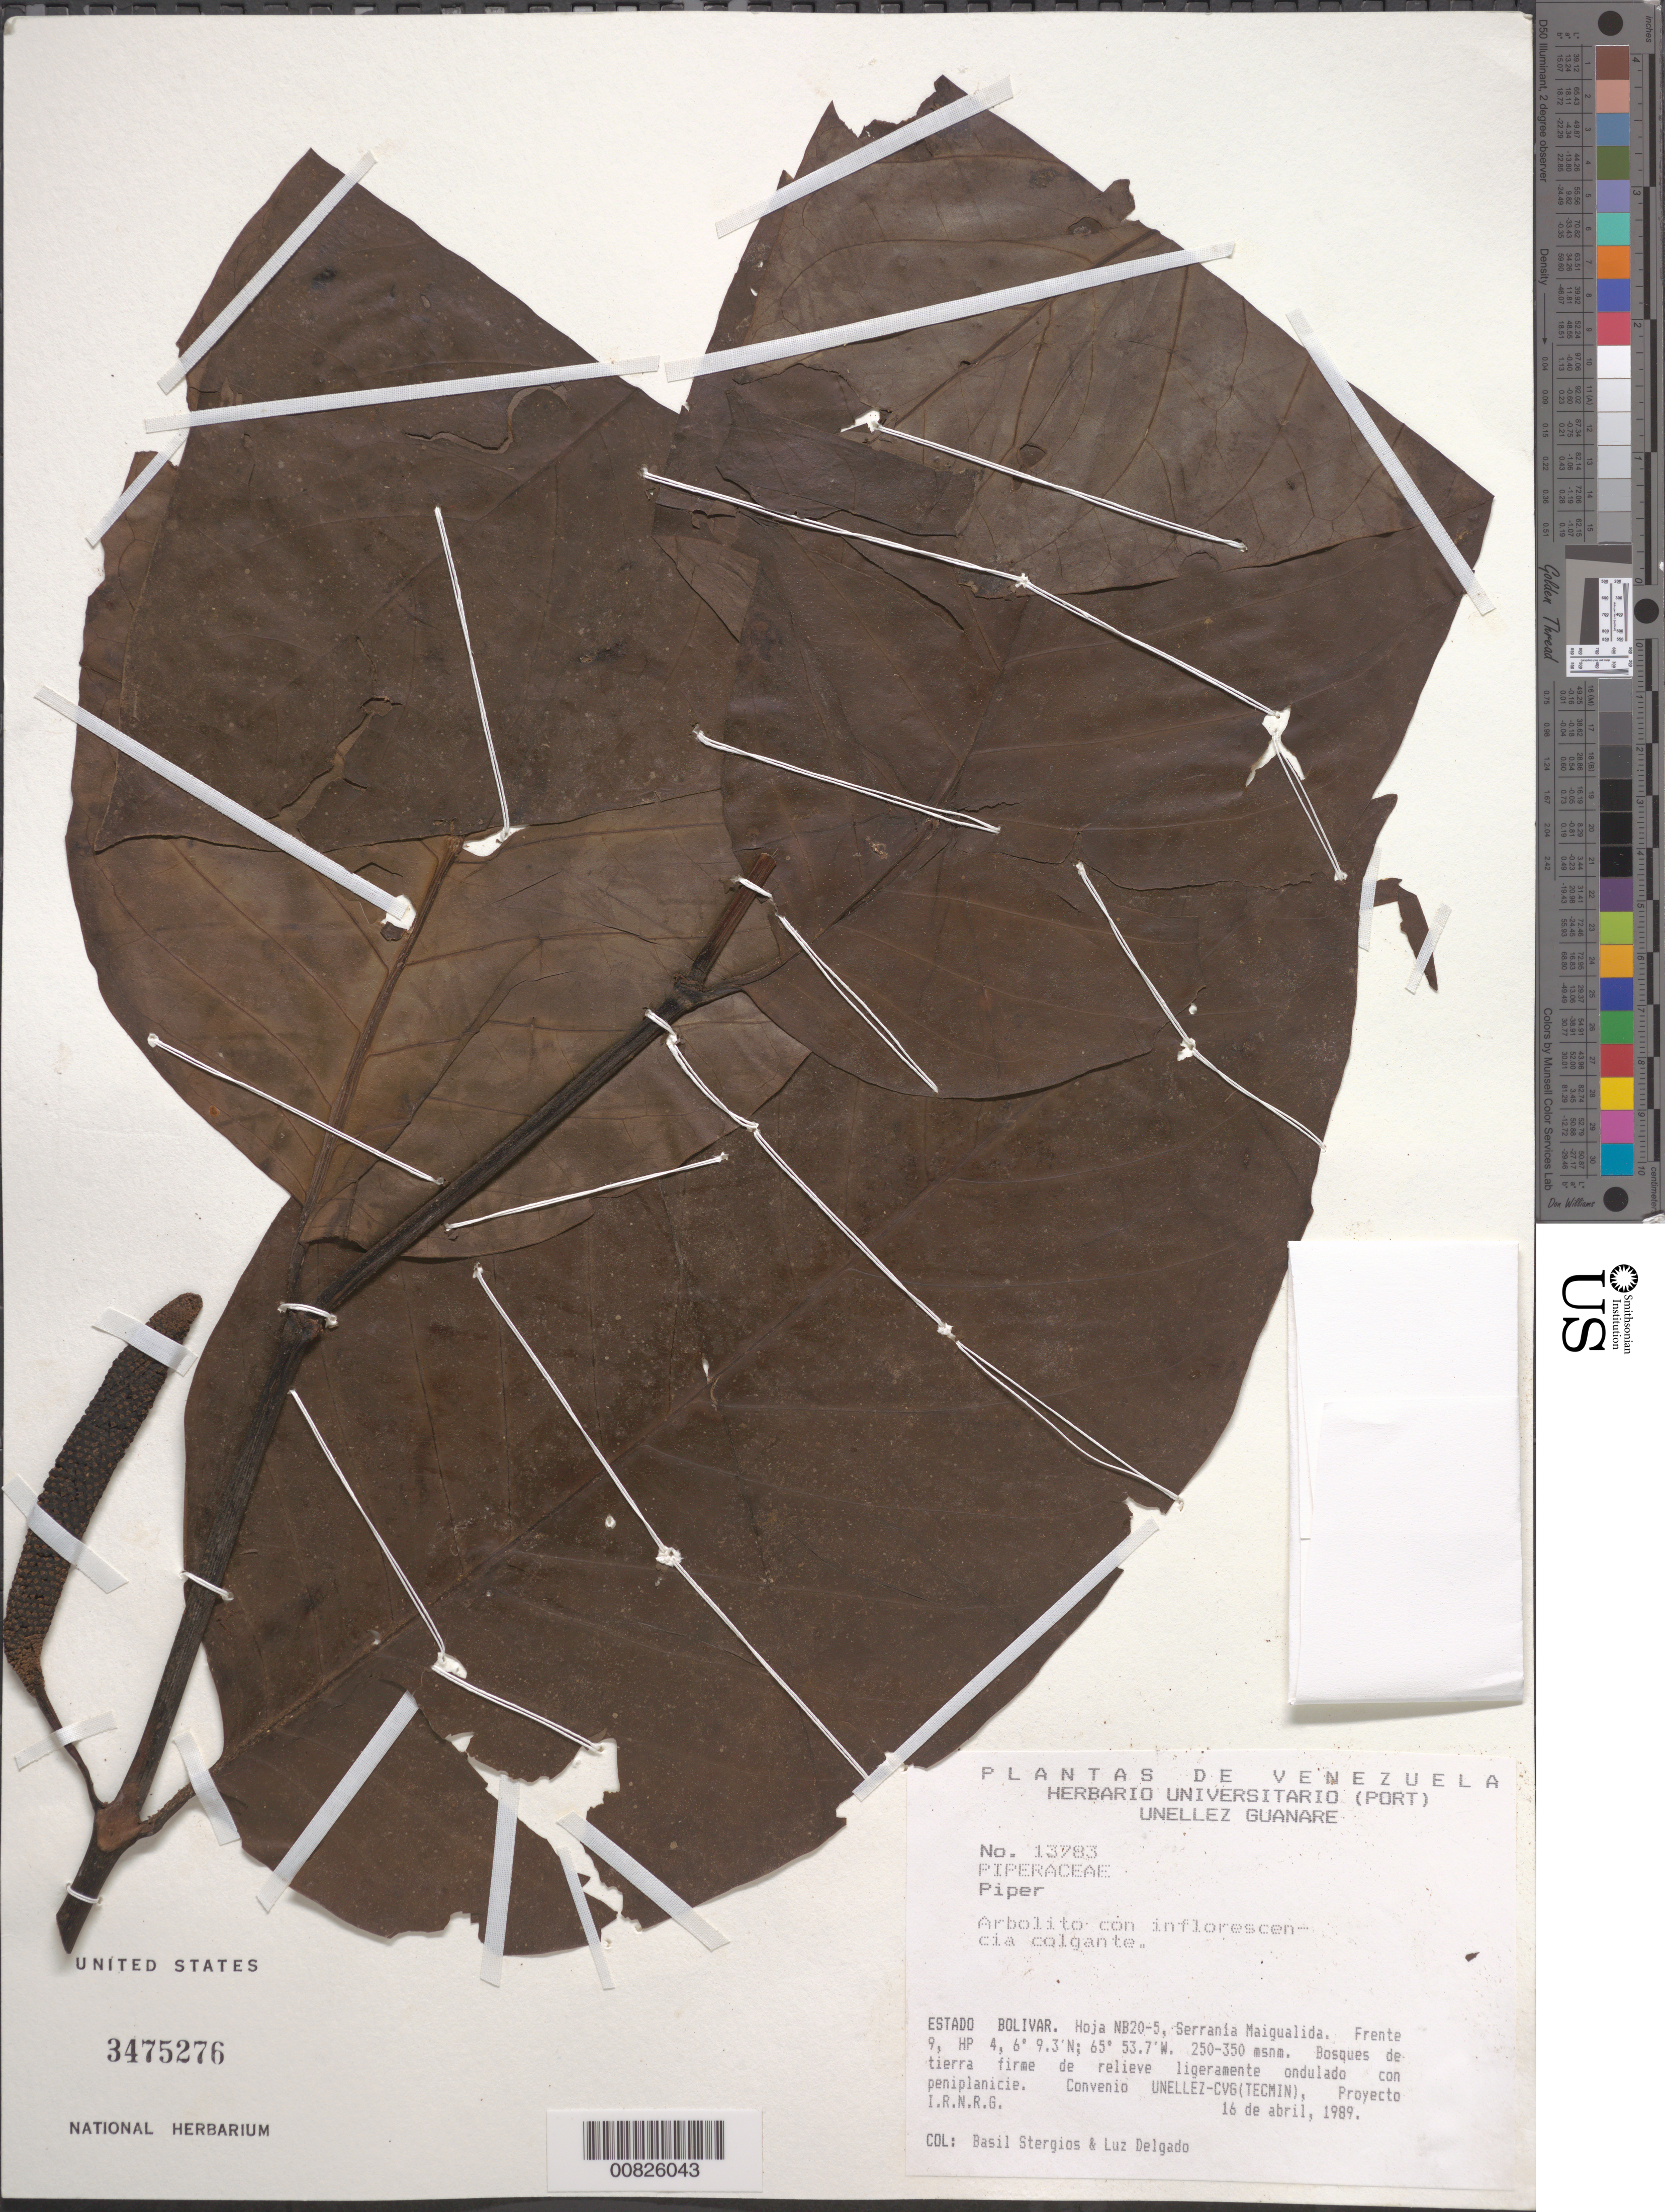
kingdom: Plantae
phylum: Tracheophyta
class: Magnoliopsida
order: Piperales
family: Piperaceae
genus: Piper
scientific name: Piper sp.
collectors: B. G. Stergios & L. Delgado V.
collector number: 13783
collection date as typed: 16-Apr-89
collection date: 1989-04-16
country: Venezuela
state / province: Bolívar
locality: Serrania Maigualida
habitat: Bosque de tierra firme de relieve ligeramente ondulado con peniplanicie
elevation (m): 250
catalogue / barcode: US 3475276